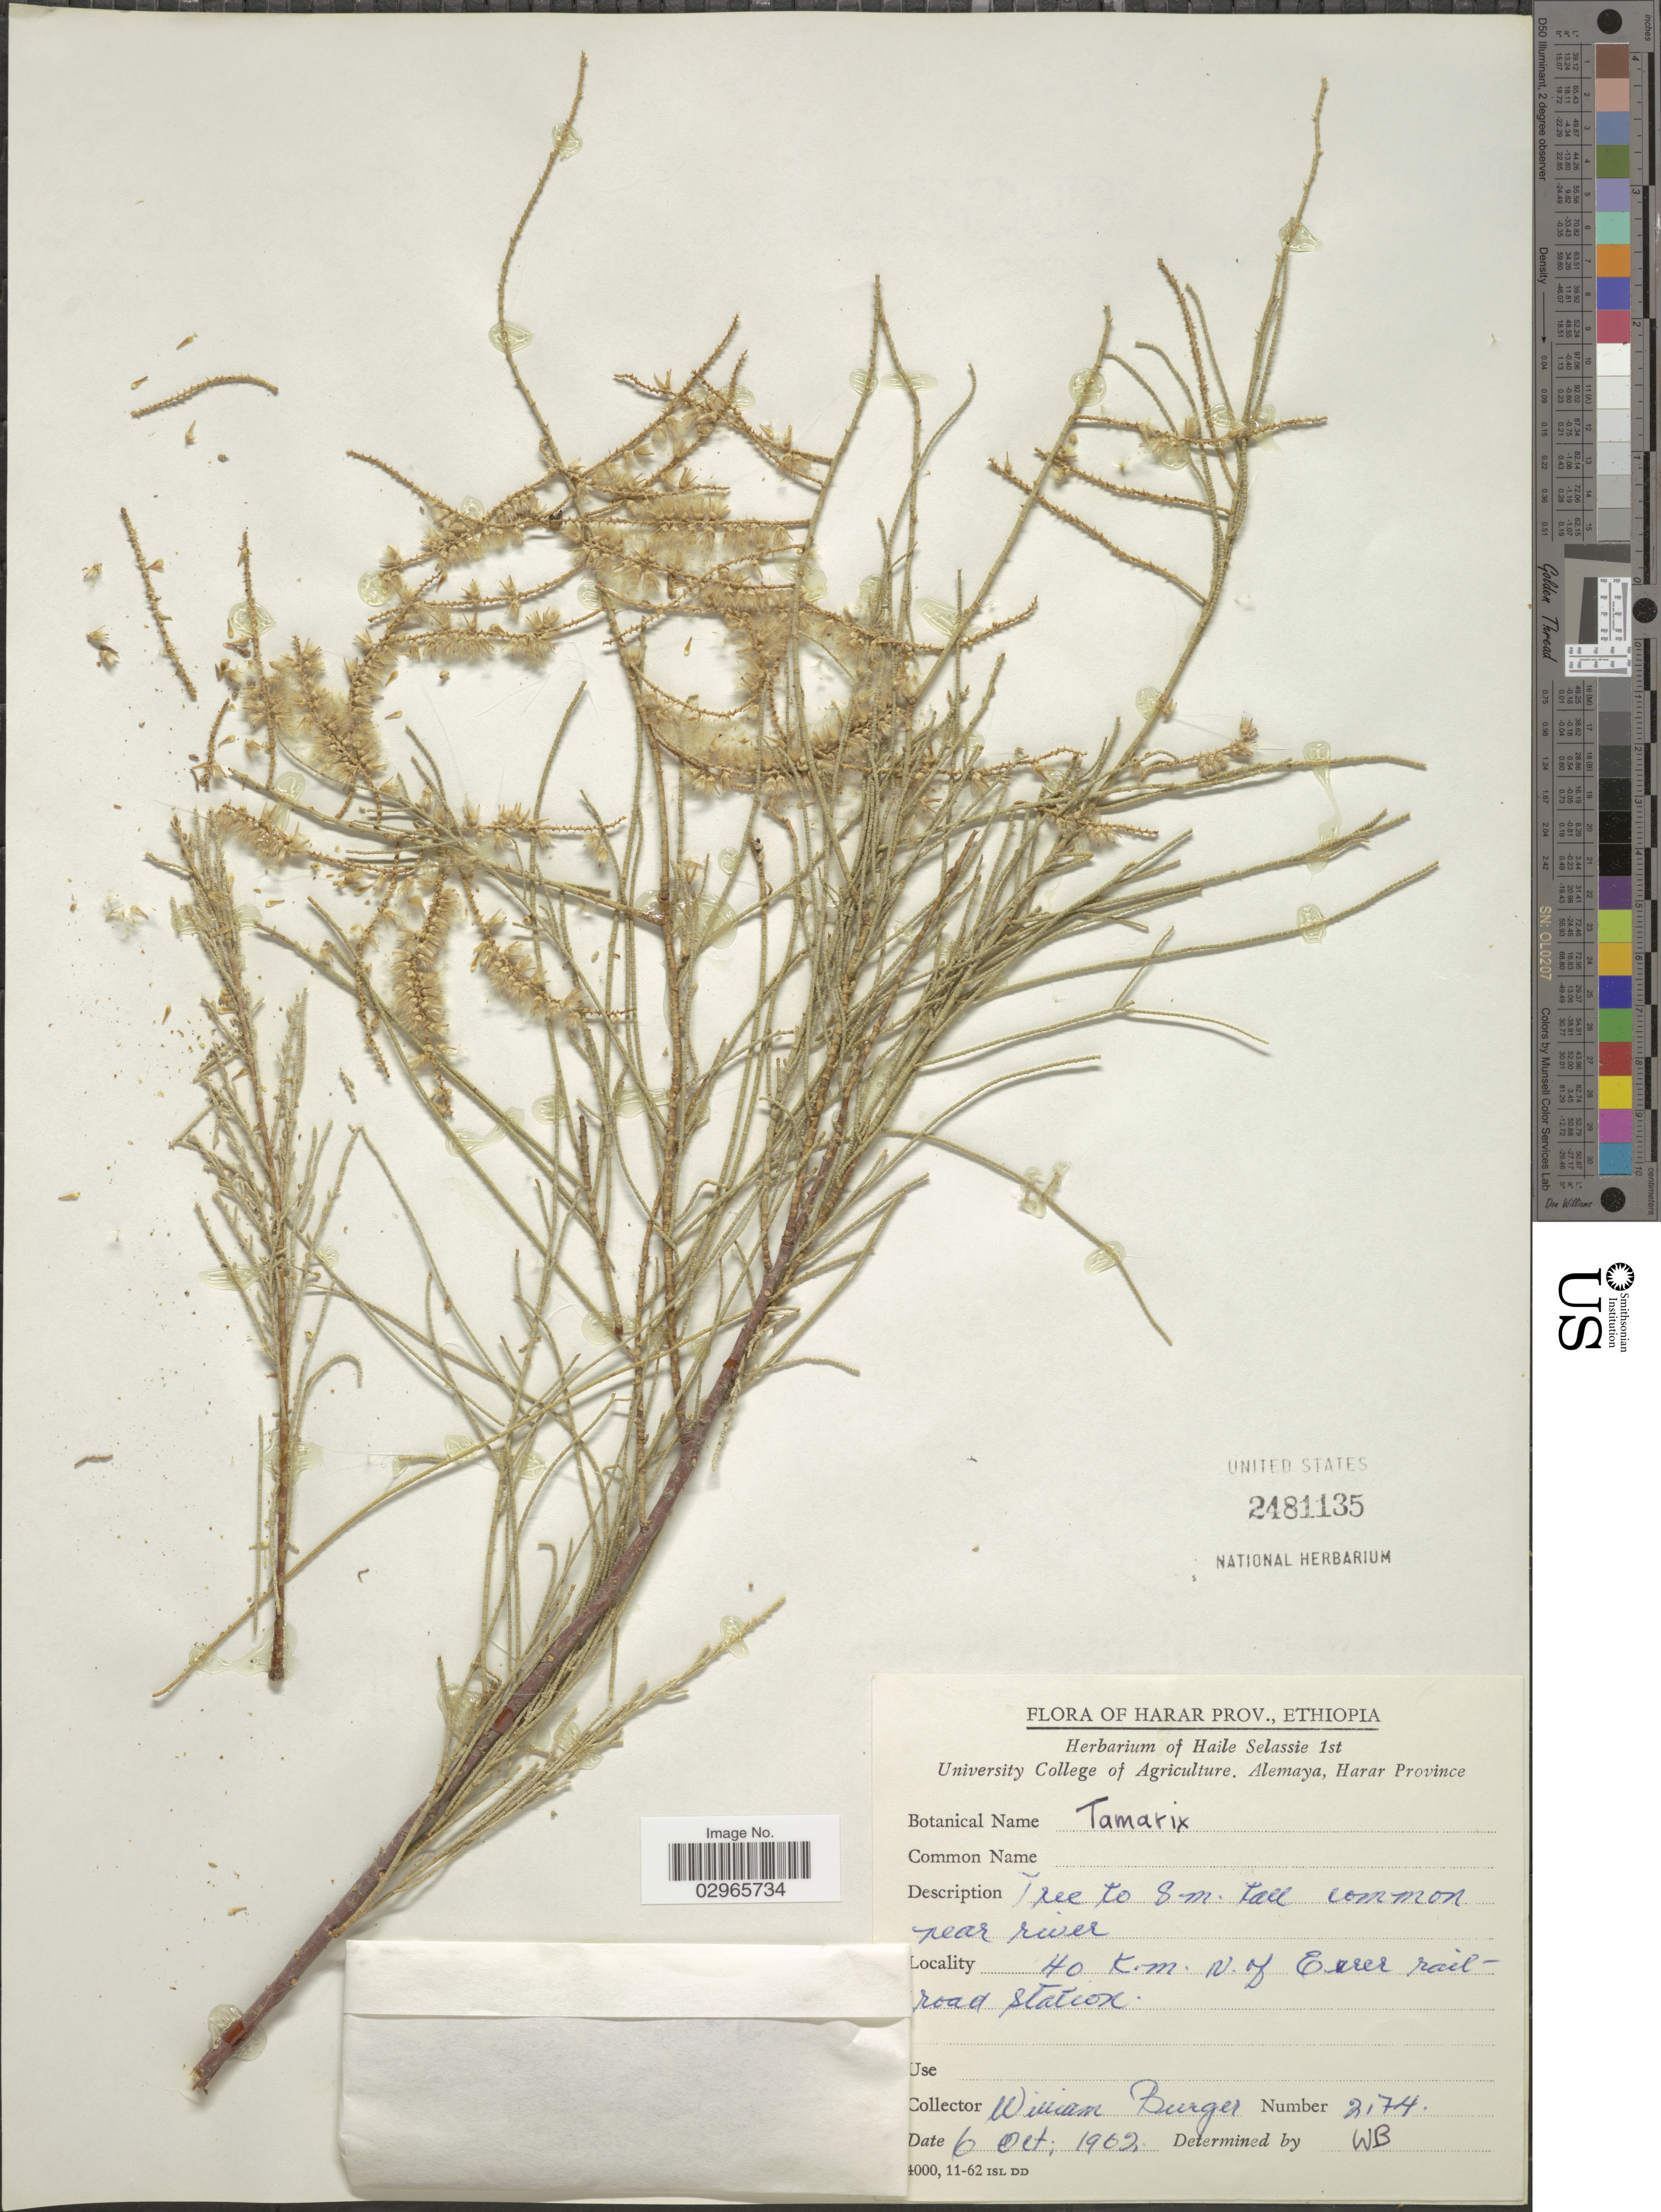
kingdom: Plantae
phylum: Tracheophyta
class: Magnoliopsida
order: Caryophyllales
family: Tamaricaceae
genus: Tamarix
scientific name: Tamarix sp.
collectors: W. Burger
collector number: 2174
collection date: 1962-10-06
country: Ethiopia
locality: Harar Prov., 40 km k.m. N. of Erer railroad Station.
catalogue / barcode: US 2481135